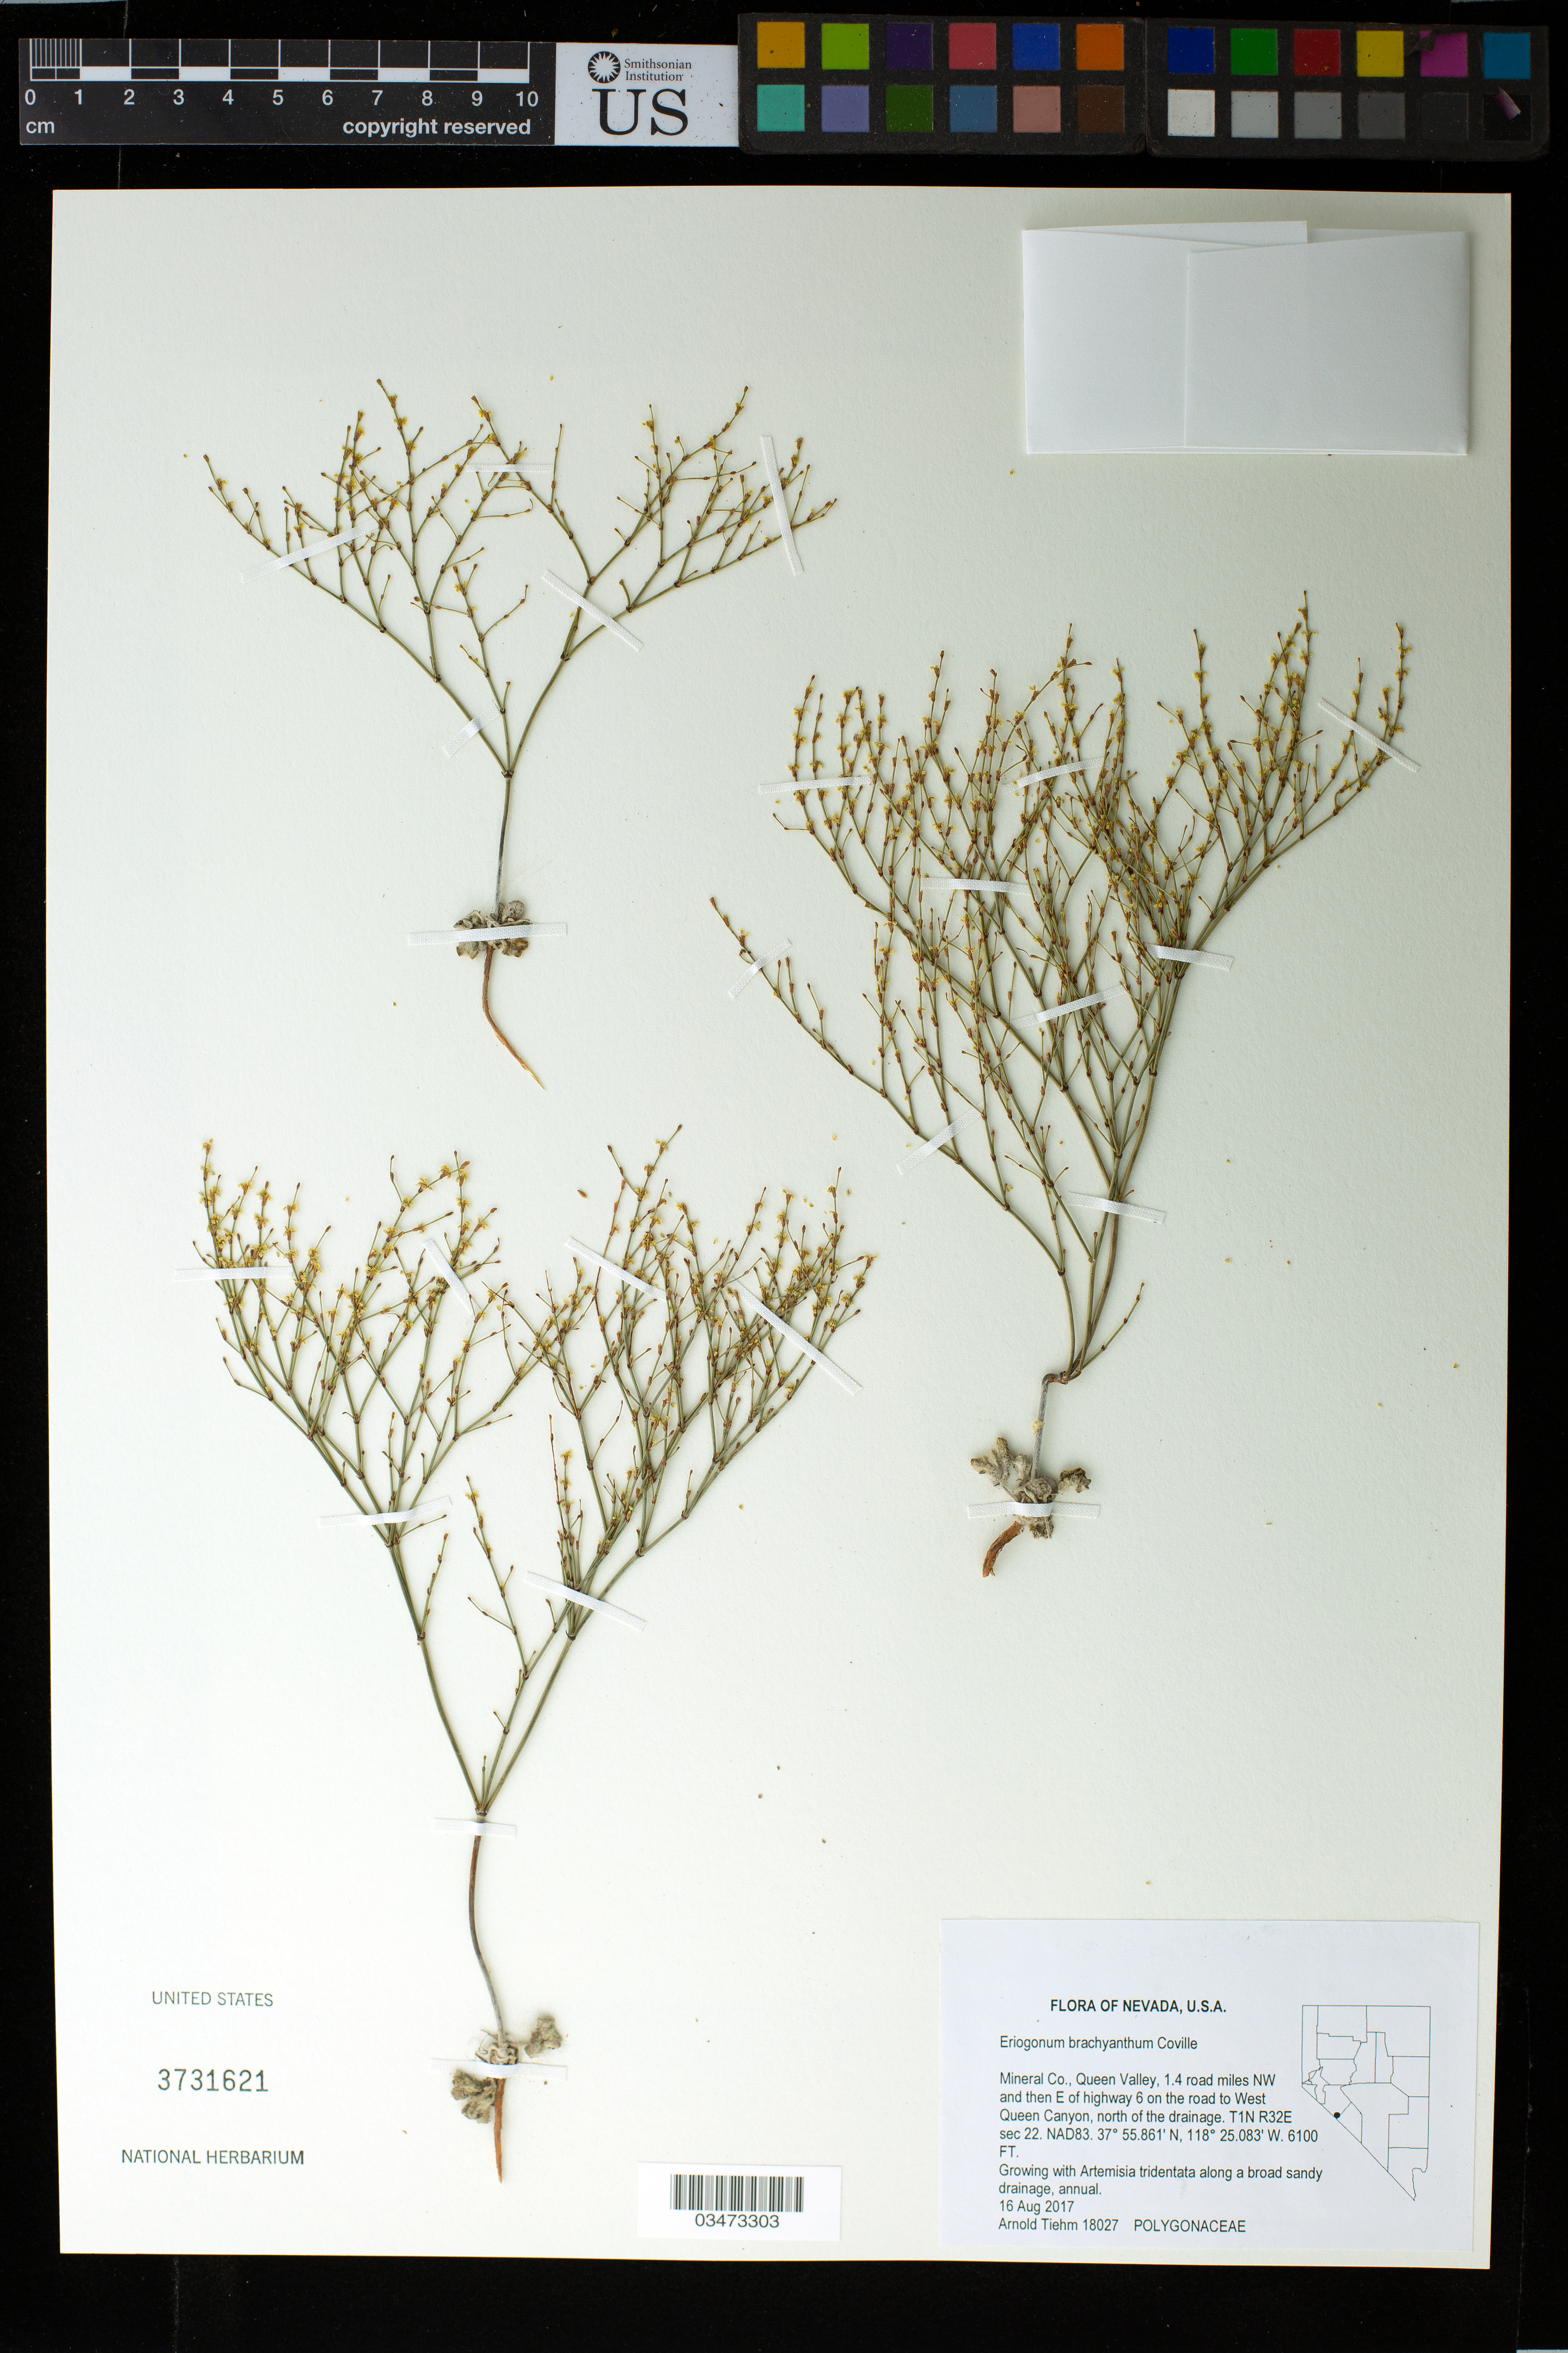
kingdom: Plantae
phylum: Tracheophyta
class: Magnoliopsida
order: Caryophyllales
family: Polygonaceae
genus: Eriogonum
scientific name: Eriogonum brachyanthum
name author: Coville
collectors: A. Tiehm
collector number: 18027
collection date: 2017-08-16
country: United States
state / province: Nevada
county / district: Mineral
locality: Queen Valley, 1.4 road miles NW and then E of highway 6 on the road to West Queen Canyon, north of the drainage.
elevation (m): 1859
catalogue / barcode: US 3731621